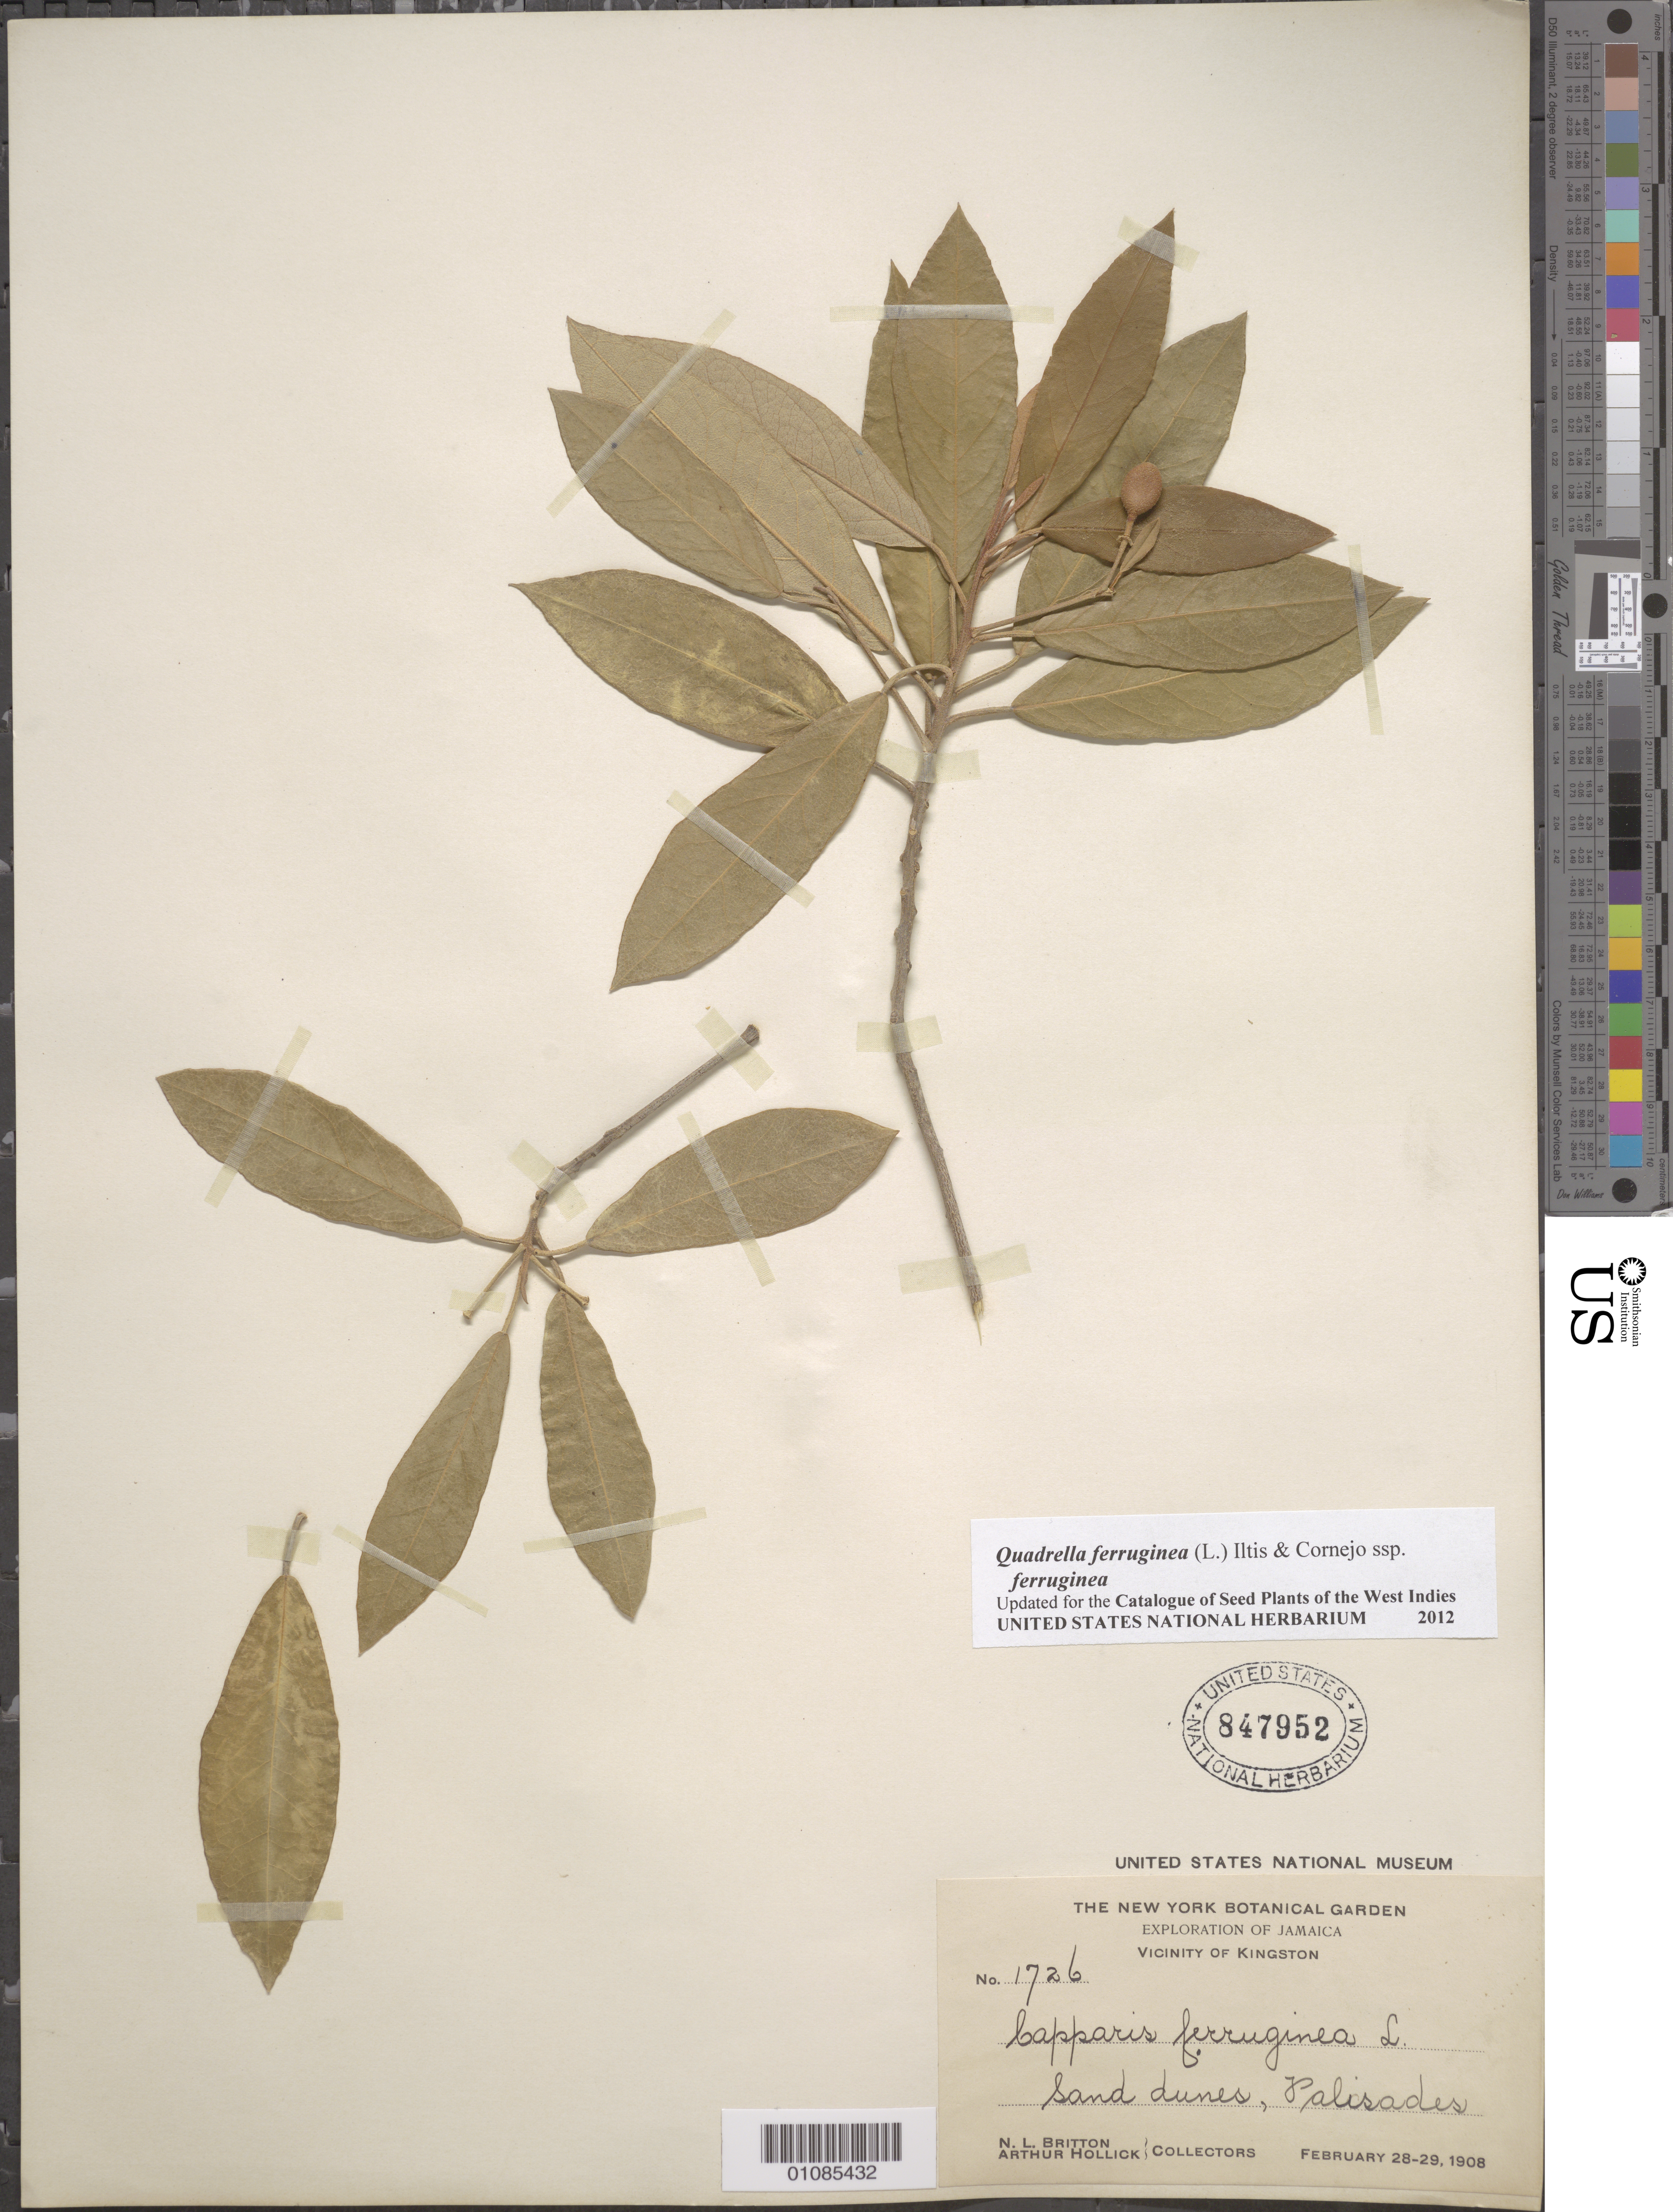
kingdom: Plantae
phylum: Tracheophyta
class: Magnoliopsida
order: Brassicales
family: Capparaceae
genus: Quadrella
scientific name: Quadrella ferruginea subsp. ferruginea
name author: (L.) Cornejo & Iltis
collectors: N. Britton & A. Hollick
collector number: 1726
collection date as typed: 28 Feb 1908 to 29 Feb 1908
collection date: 1908-02-28/1908-02-29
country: Jamaica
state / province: Kingston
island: Jamaica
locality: Sand dunes, Palisades.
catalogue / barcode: US 847952